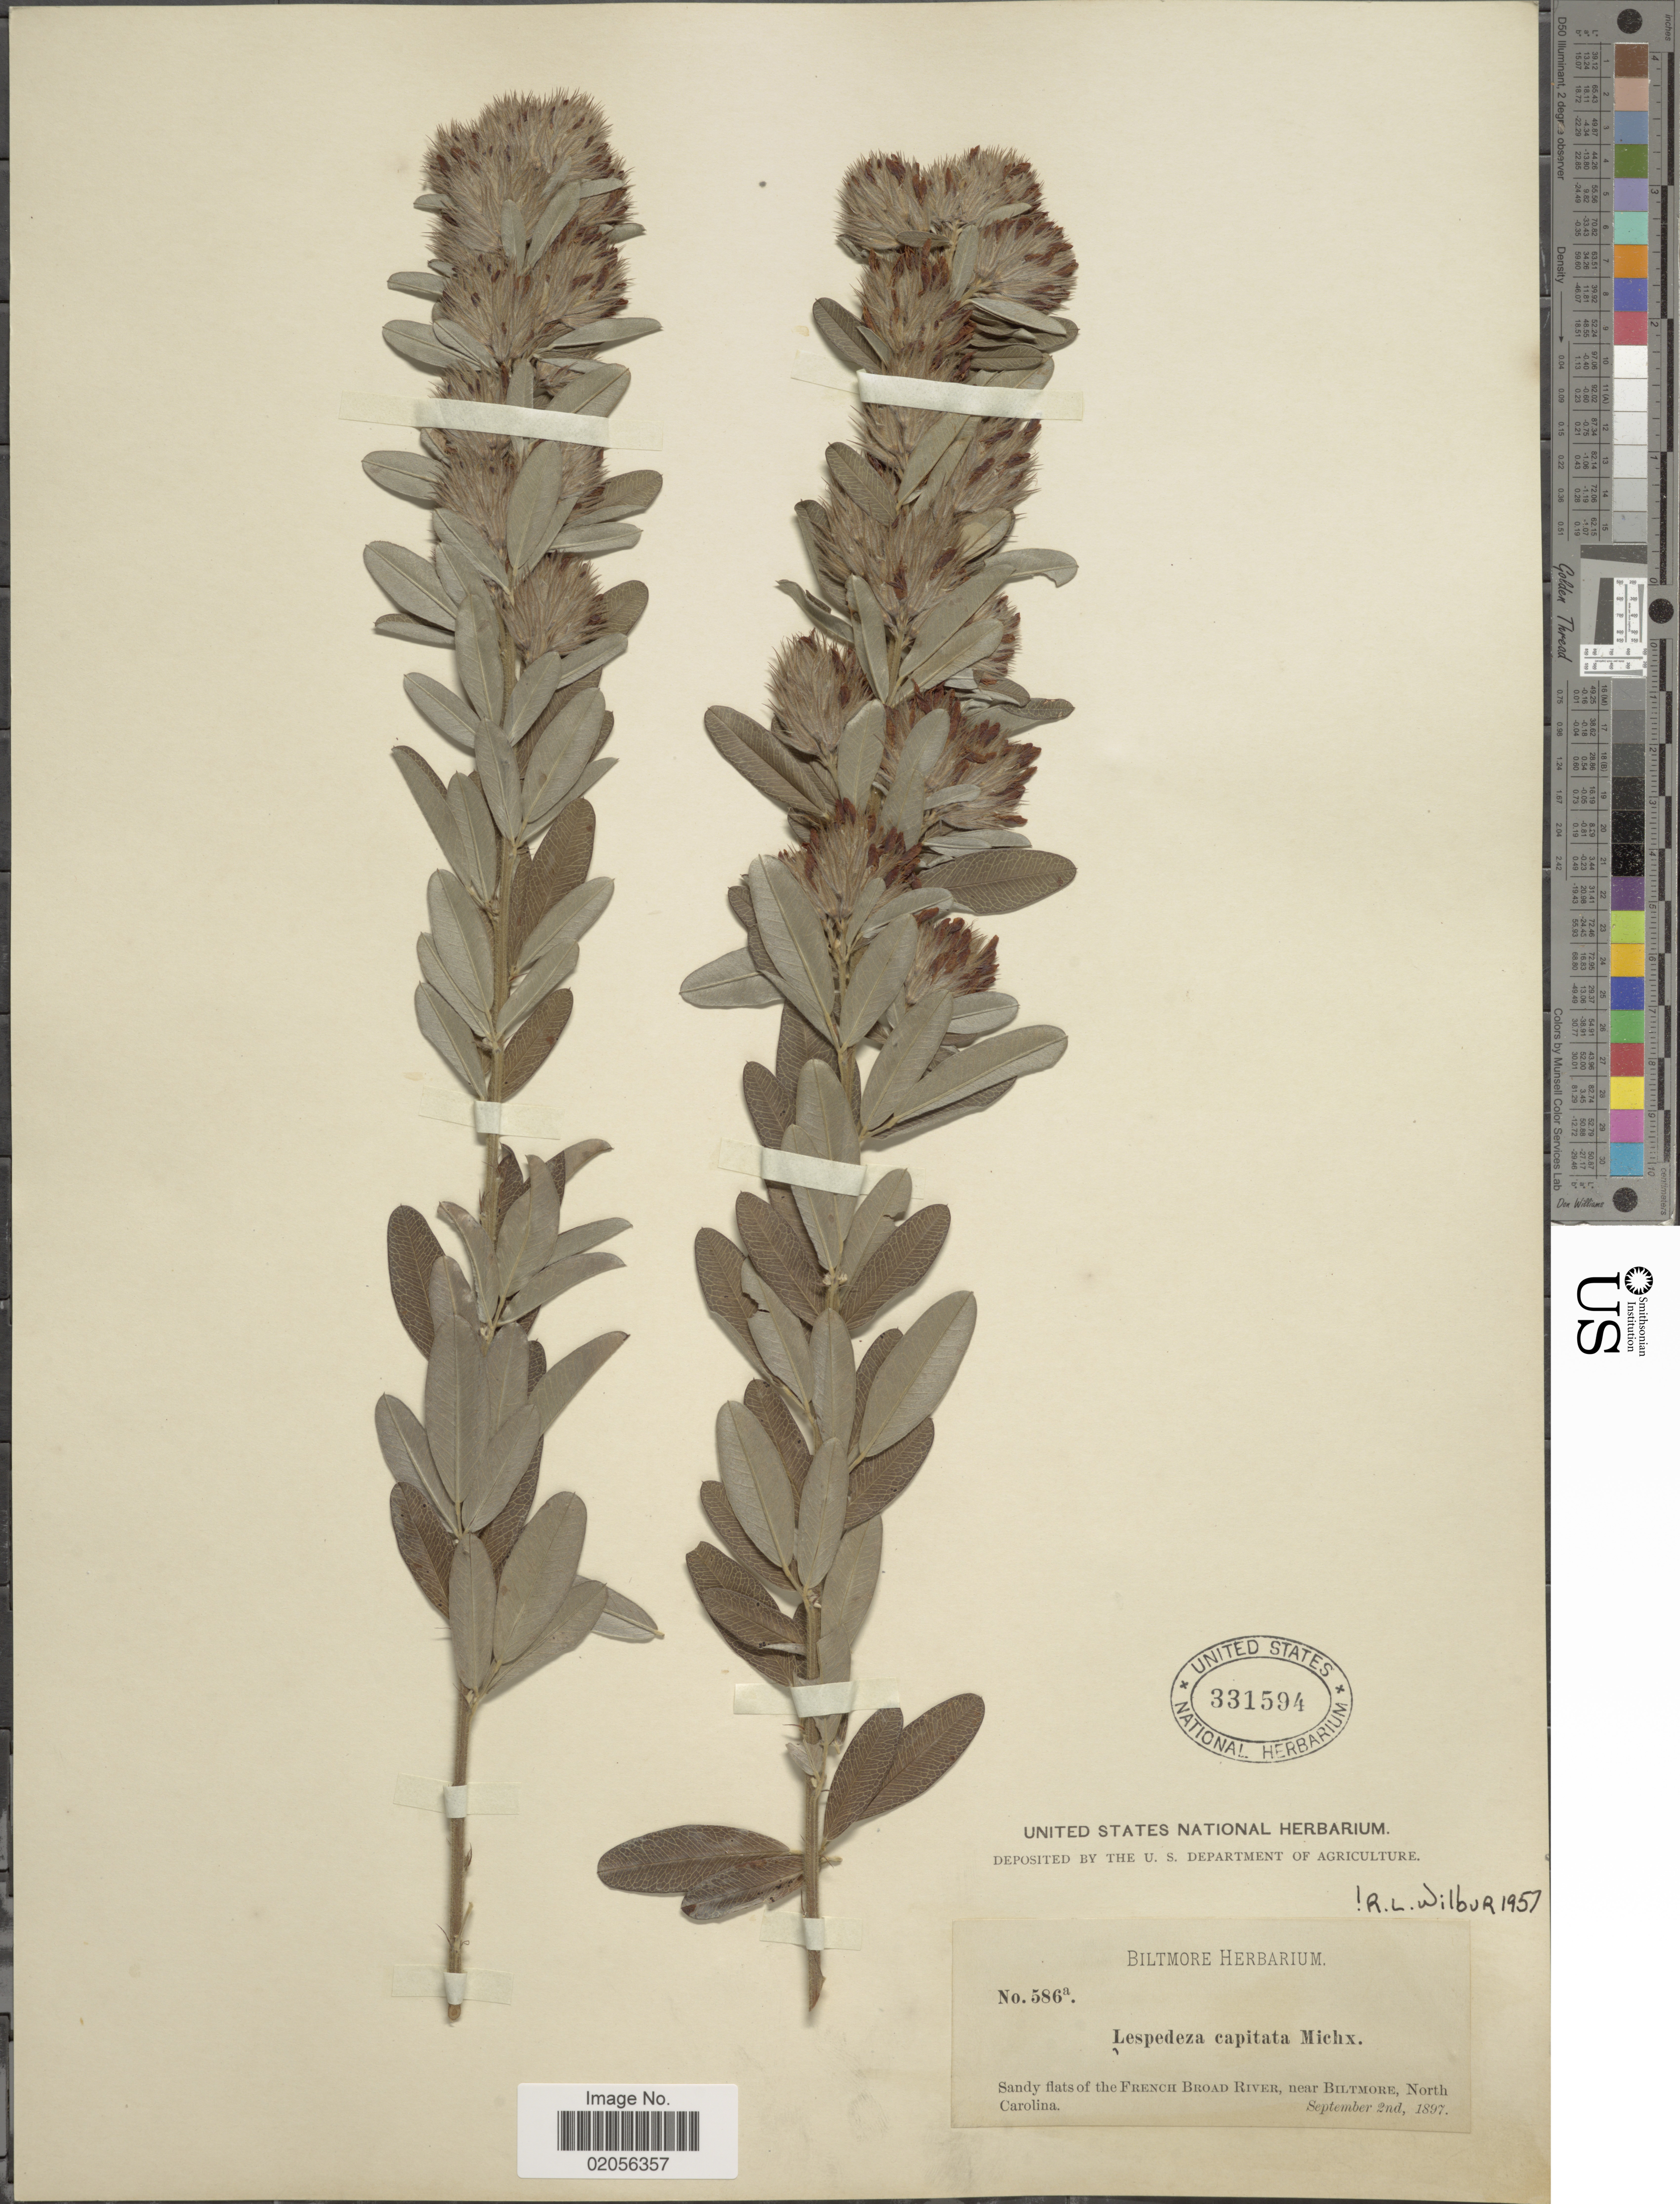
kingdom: Plantae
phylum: Tracheophyta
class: Magnoliopsida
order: Fabales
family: Fabaceae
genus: Lespedeza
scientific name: Lespedeza capitata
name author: Michx.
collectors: ex herb. Biltmore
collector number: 586a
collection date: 1897-09-02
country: United States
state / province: North Carolina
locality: French Broad River, near Biltmore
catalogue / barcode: US 331594